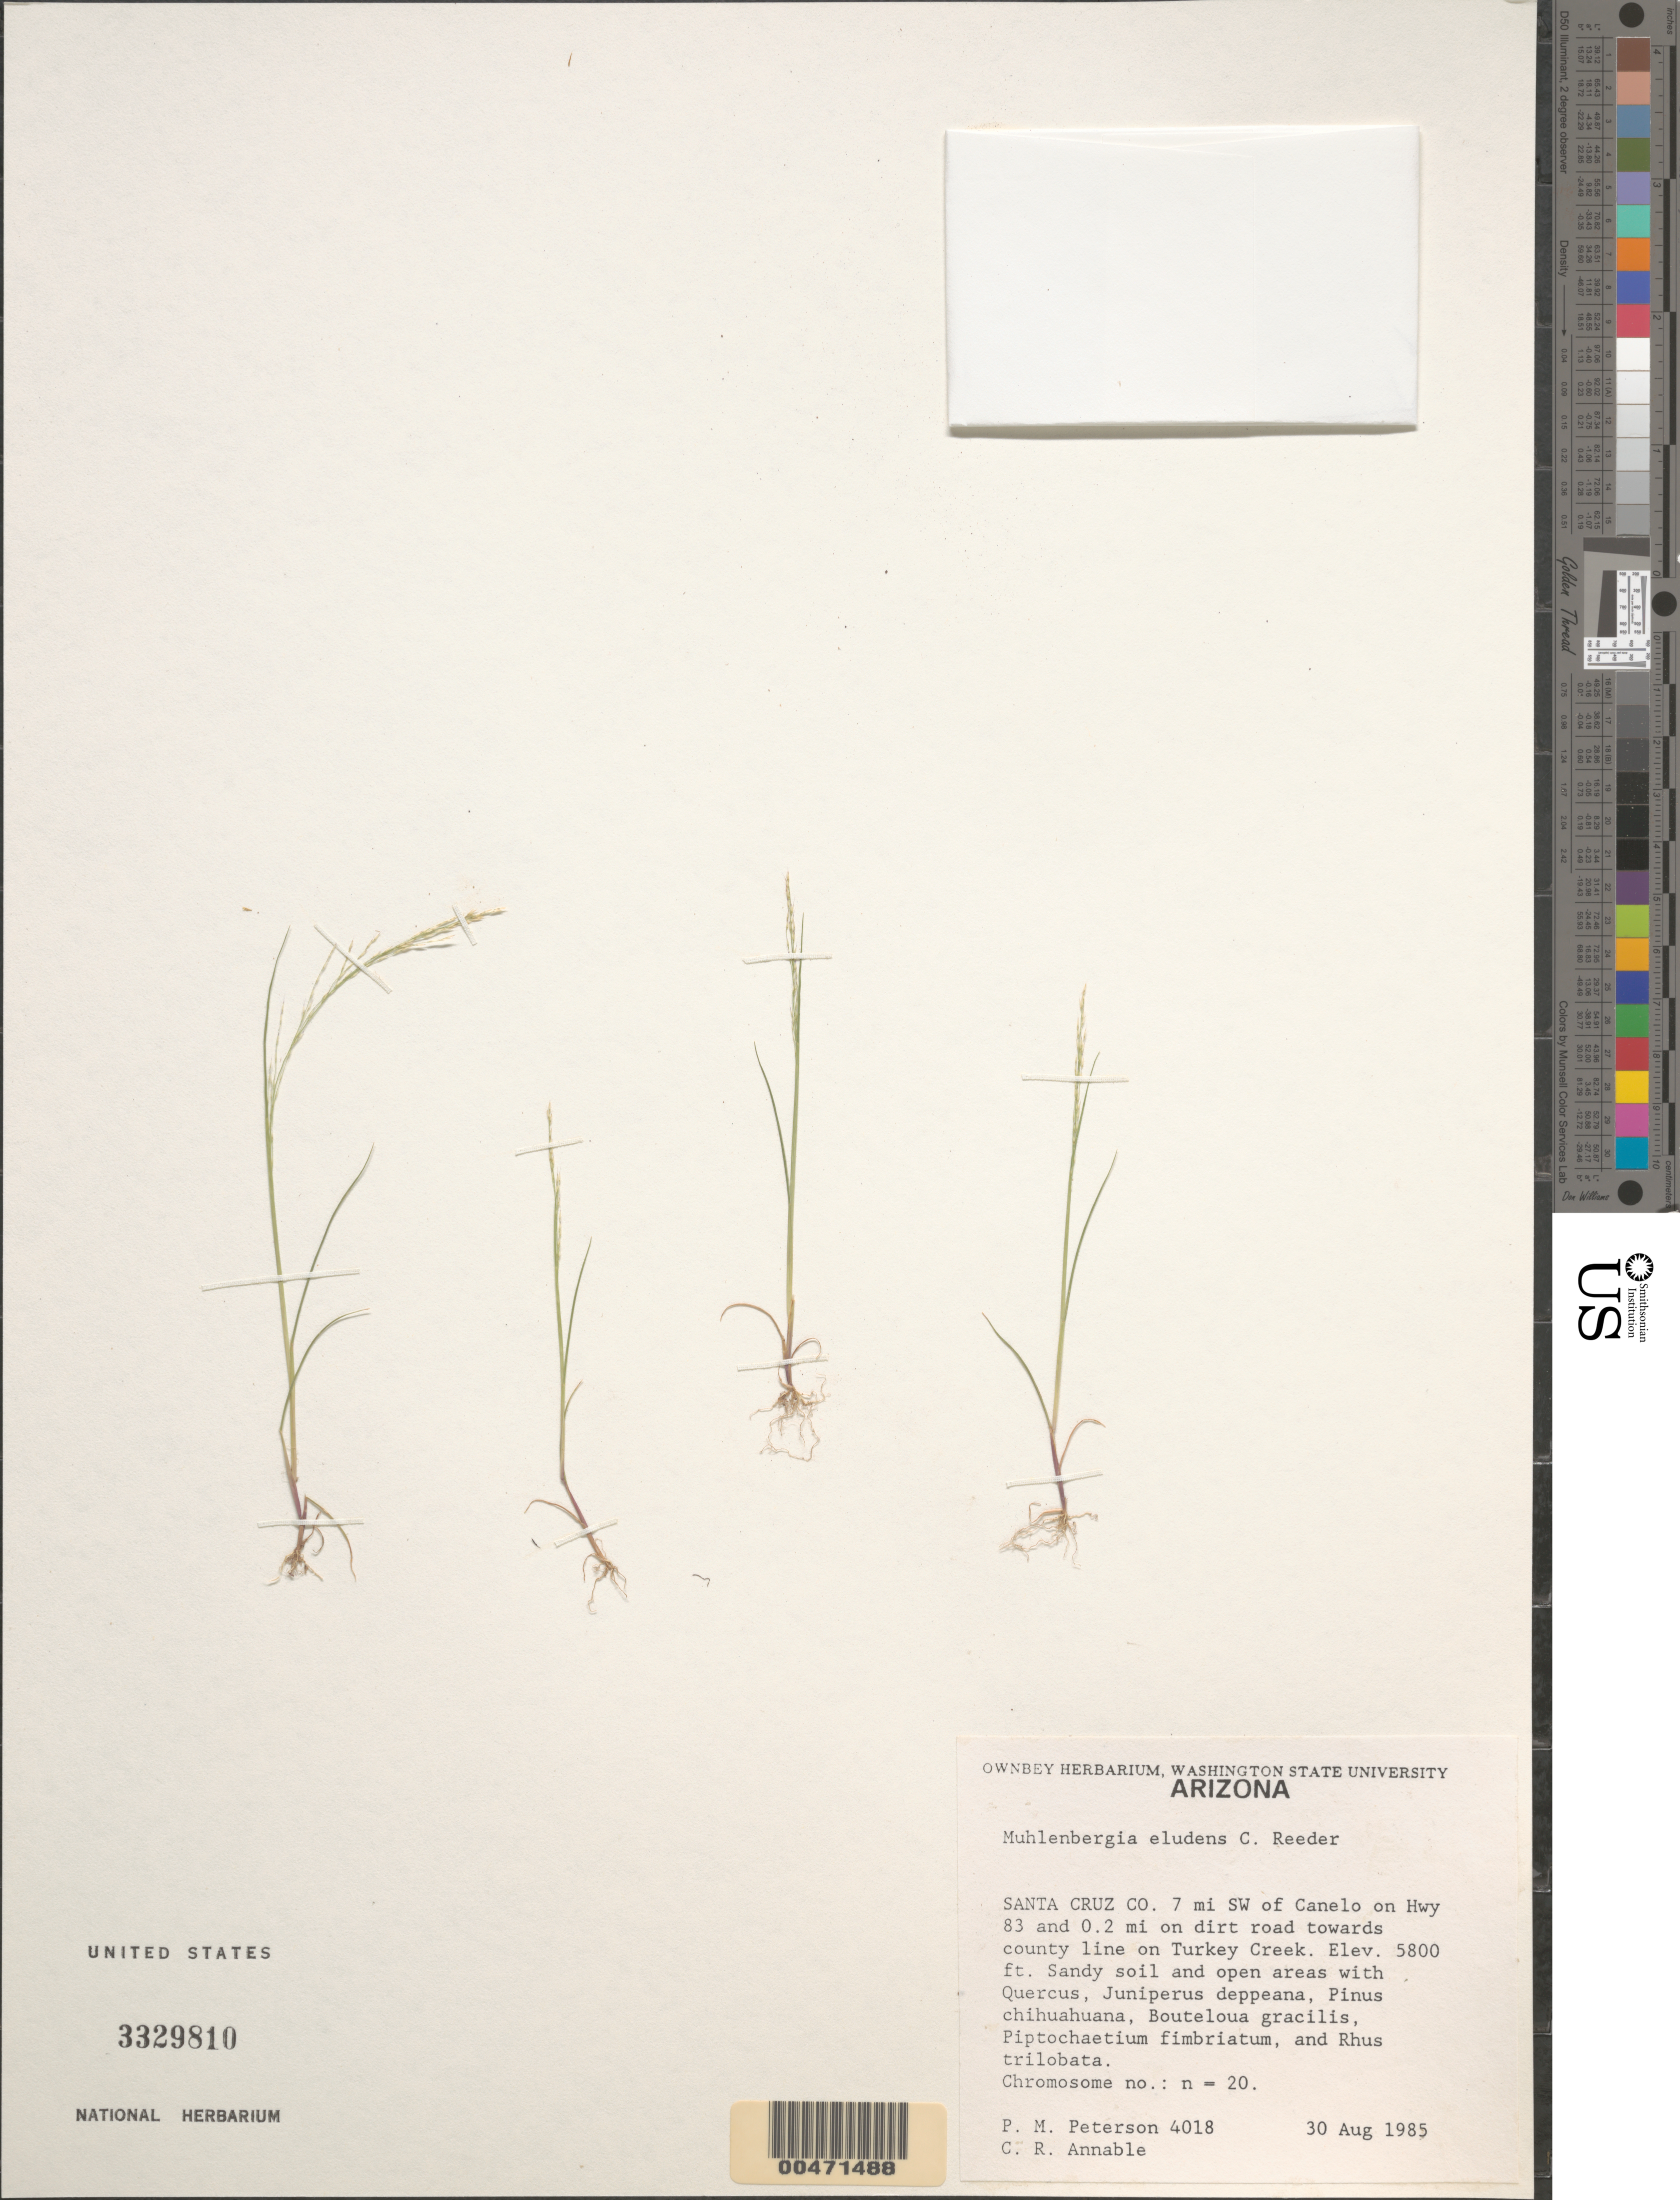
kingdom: Plantae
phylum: Tracheophyta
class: Liliopsida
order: Poales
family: Poaceae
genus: Muhlenbergia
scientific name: Muhlenbergia eludens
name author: C. Reeder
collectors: P. M. Peterson & C. R. Annable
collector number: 04018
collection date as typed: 30 Aug 1994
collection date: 1994-08-30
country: United States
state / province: Arizona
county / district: Santa Cruz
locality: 7 miles Southwest of Camelo on Hwy 83, 2 miles on dirt road towards county line on Turkey Creek.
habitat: Sandy soil, open areas. Growing together with Muhlenbergia fragilis.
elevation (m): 1768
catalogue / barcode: US 3329810